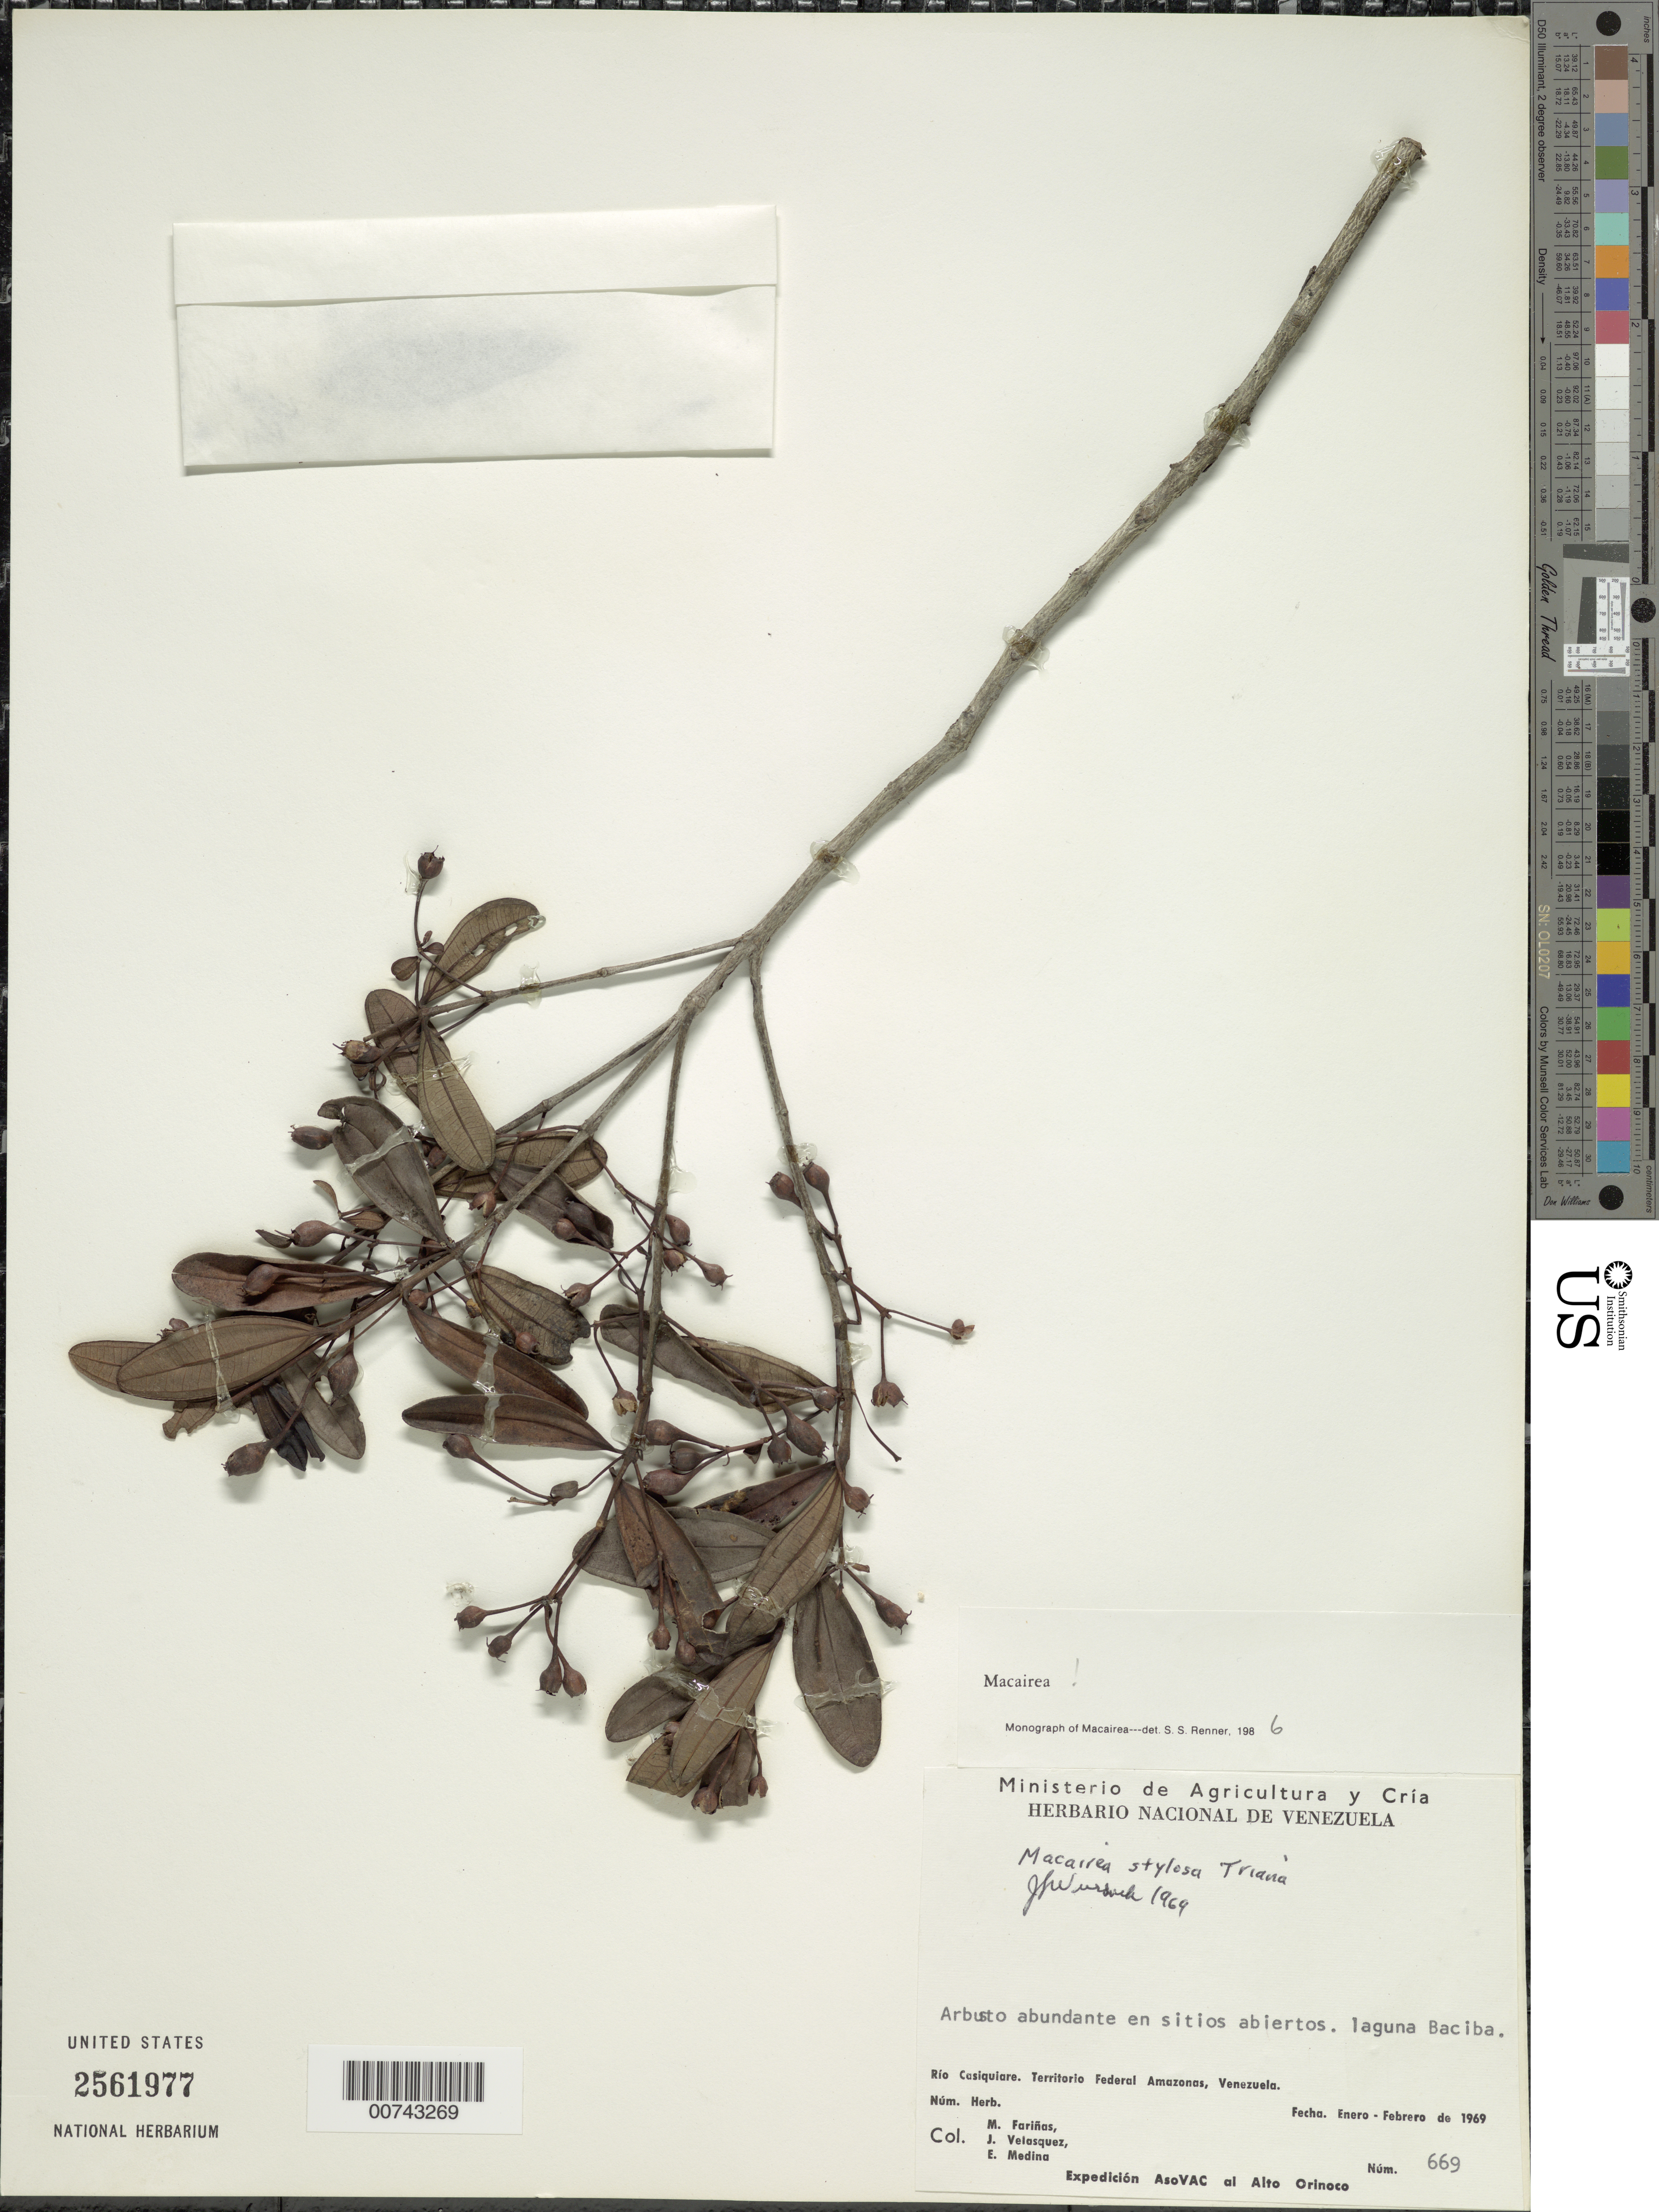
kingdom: Plantae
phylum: Tracheophyta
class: Magnoliopsida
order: Myrtales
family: Melastomataceae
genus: Macairea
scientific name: Macairea stylosa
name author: Triana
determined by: Wurdack, John J., (US), US (UNITED STATES)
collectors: M. Fariñas, J. Velasquez & E. Medina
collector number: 669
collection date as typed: Jan-69 to Feb-69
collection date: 1969-01/1969-02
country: Venezuela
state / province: Amazonas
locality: Río Casiquaire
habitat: Sitios abiertos, laguna Bacibo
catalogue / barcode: US 2561977